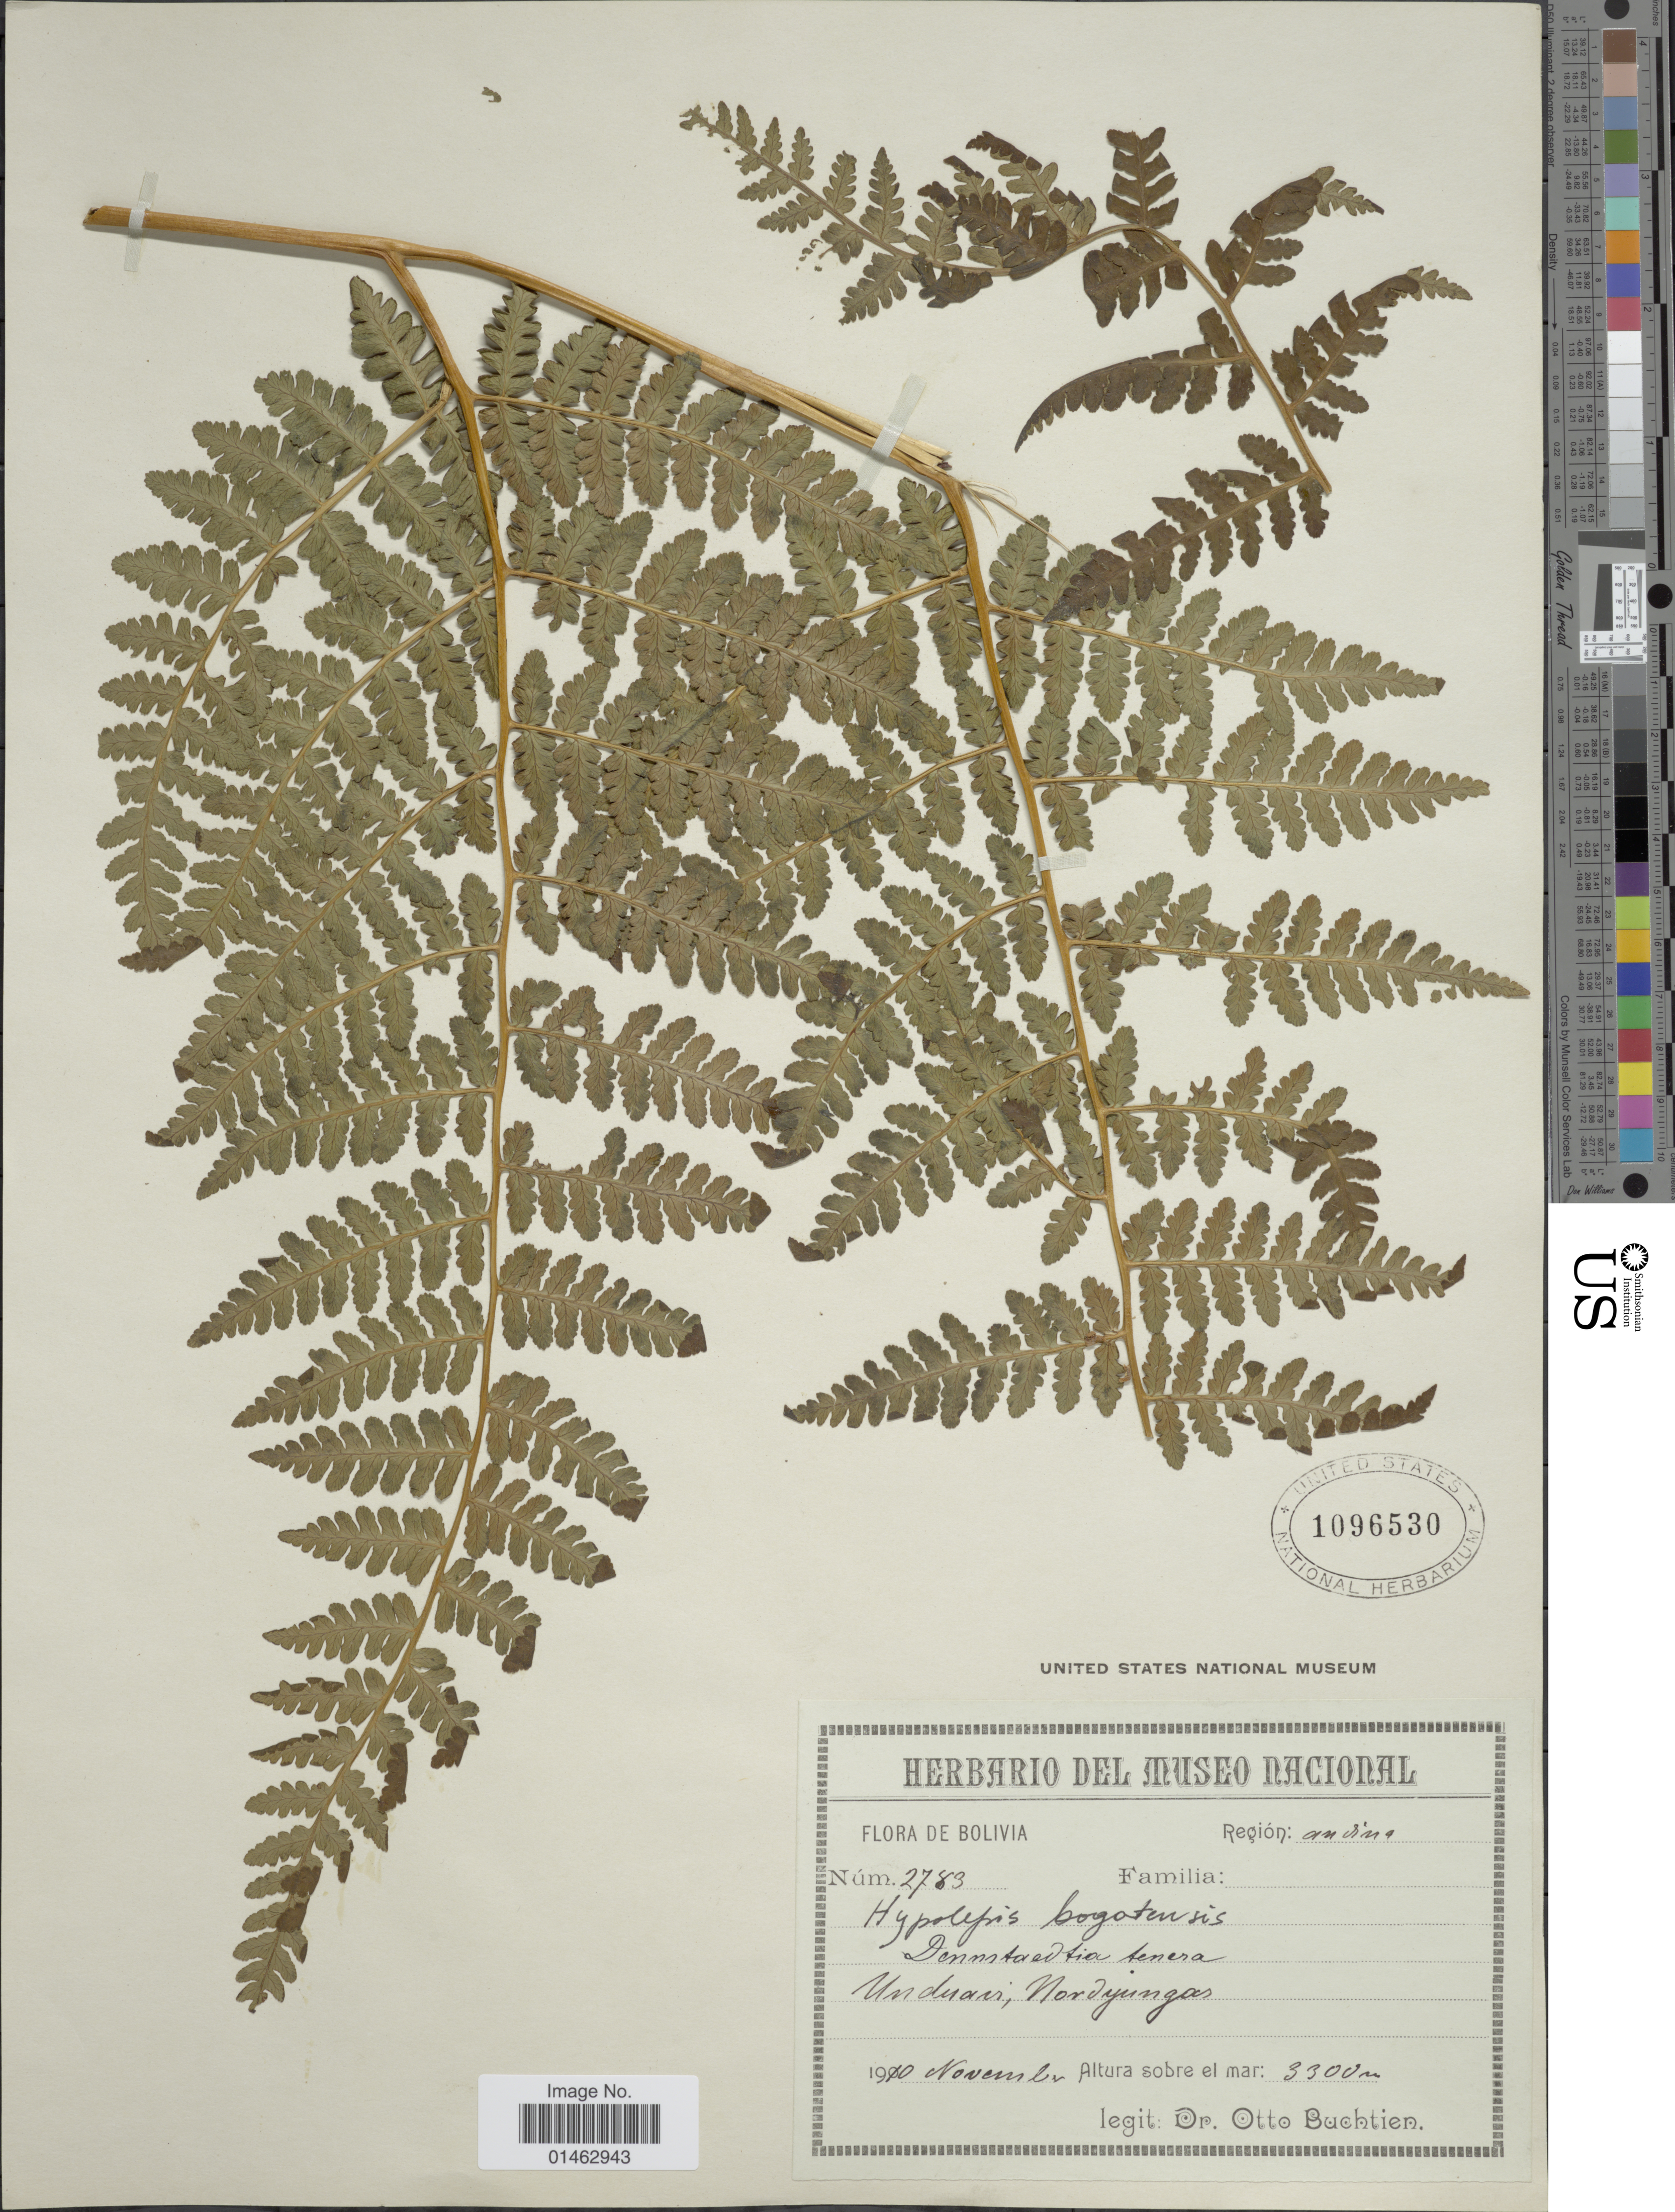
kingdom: Plantae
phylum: Tracheophyta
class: Polypodiopsida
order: Polypodiales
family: Dennstaedtiaceae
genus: Hypolepis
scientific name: Hypolepis bogotensis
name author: H. Karst.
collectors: O. Buchtien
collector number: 2783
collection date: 1910-11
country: Bolivia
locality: Region: Andina, Unduair, Nordyungas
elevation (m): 3300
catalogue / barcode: US 1096530